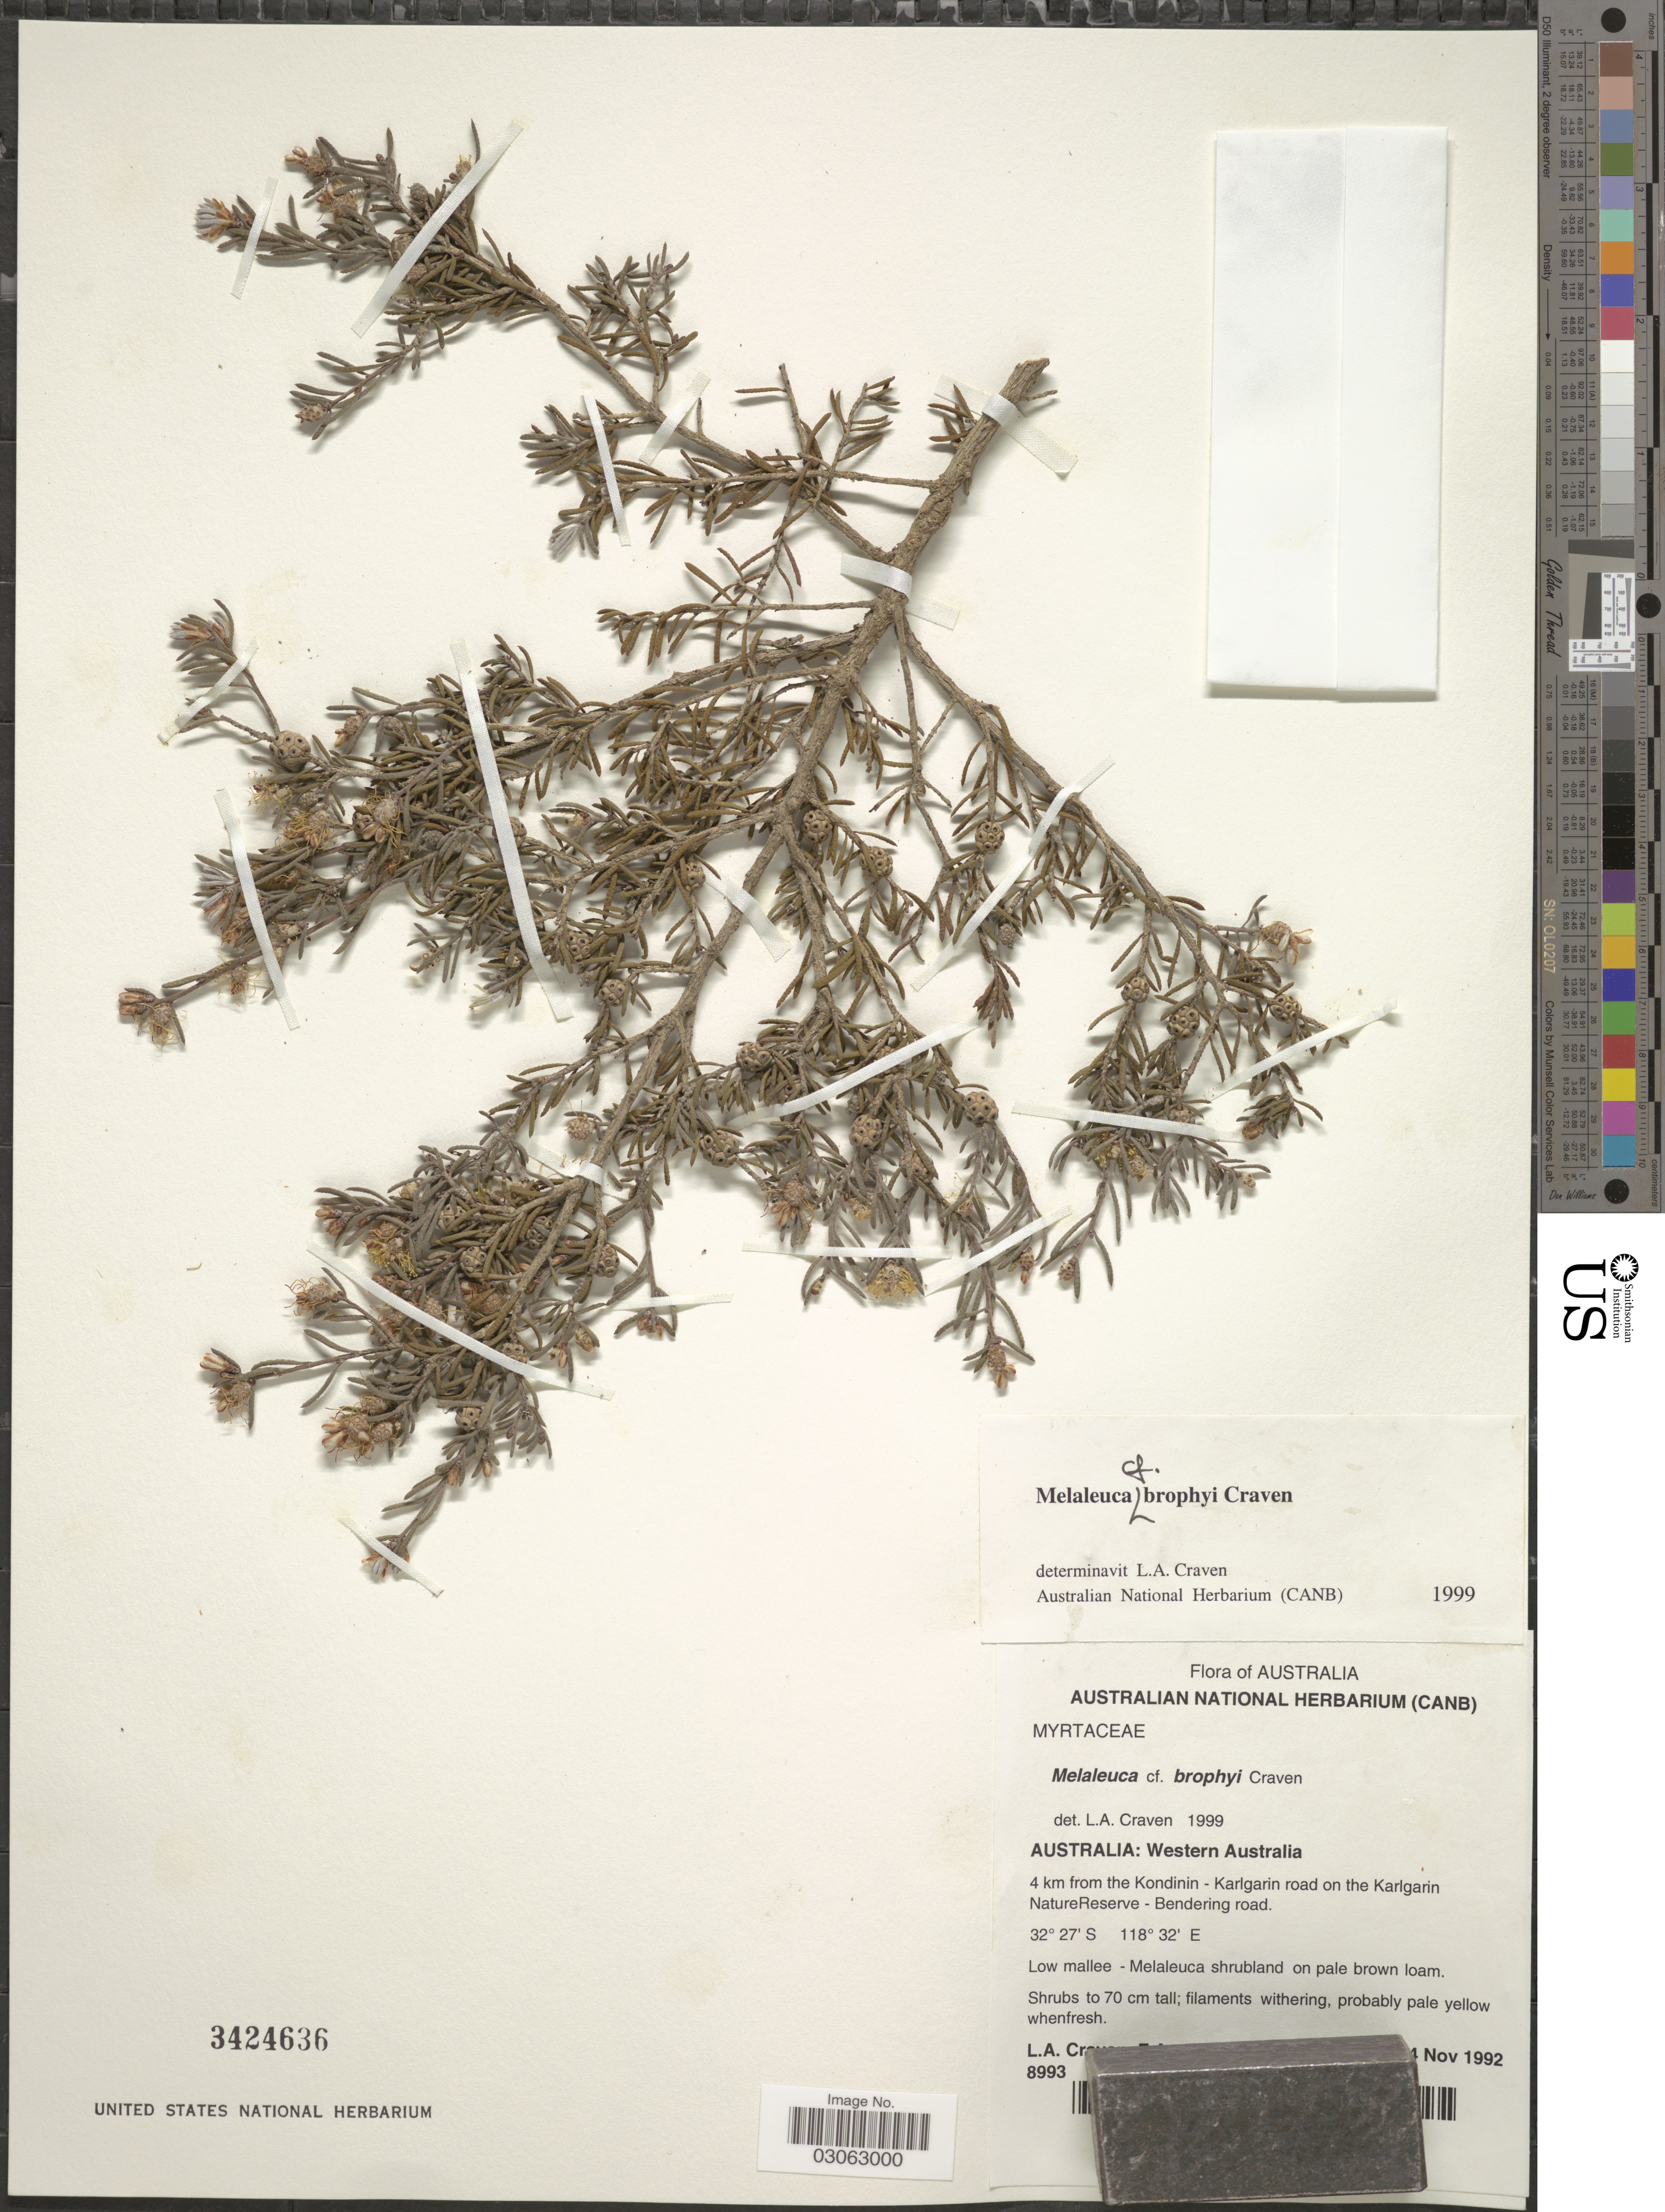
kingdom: Plantae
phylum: Tracheophyta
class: Magnoliopsida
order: Myrtales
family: Myrtaceae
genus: Melaleuca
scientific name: Melaleuca brophyi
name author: Craven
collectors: L. A. Craven & Collector illegible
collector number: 8993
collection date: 1992-11-04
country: Australia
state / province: Western Australia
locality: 4 km from the Kondinin - Karlgarin road on the Karlgarin Nature Reserve - Bendering road.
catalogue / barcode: US 3424636